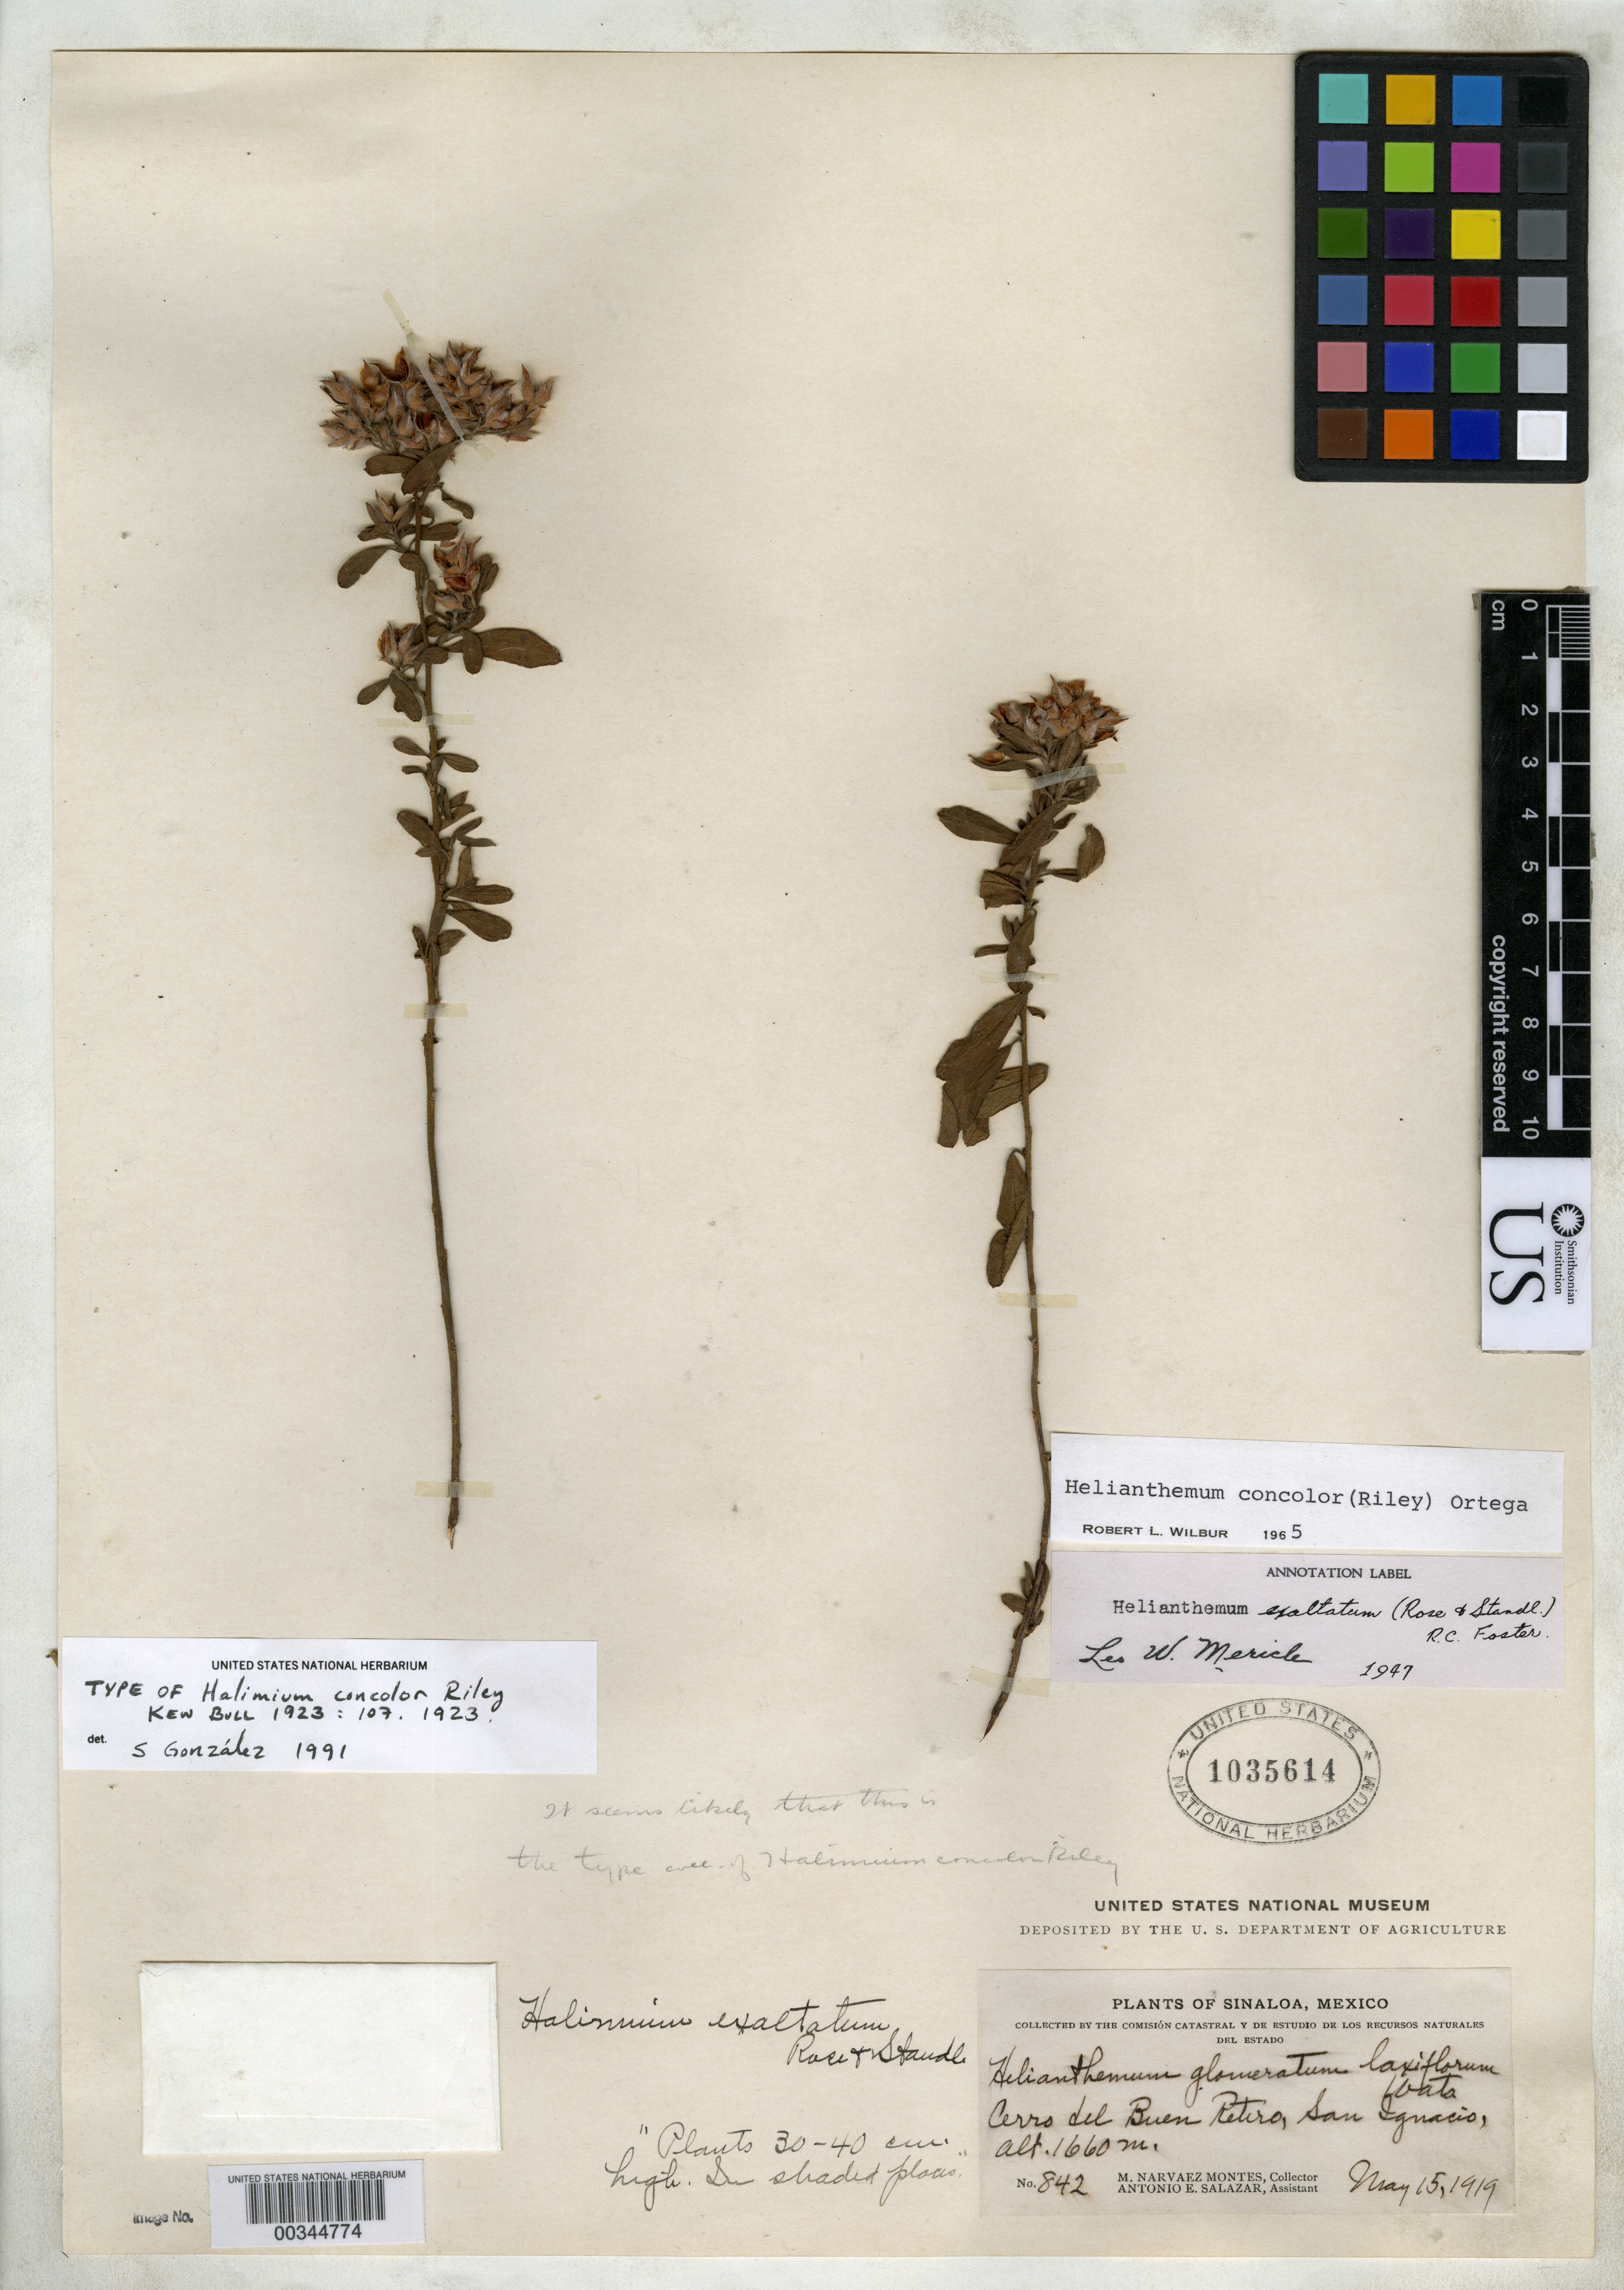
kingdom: Plantae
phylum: Tracheophyta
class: Magnoliopsida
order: Malvales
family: Cistaceae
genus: Halimium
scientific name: Halimium concolor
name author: L. Riley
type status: Isotype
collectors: M. Montes & A. E. Salazar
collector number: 842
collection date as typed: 15 May 1919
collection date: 1919-05-15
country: Mexico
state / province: Sinaloa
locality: Cerro del Buen Retiro, San Ignacio.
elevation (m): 1660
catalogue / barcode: US 1035614